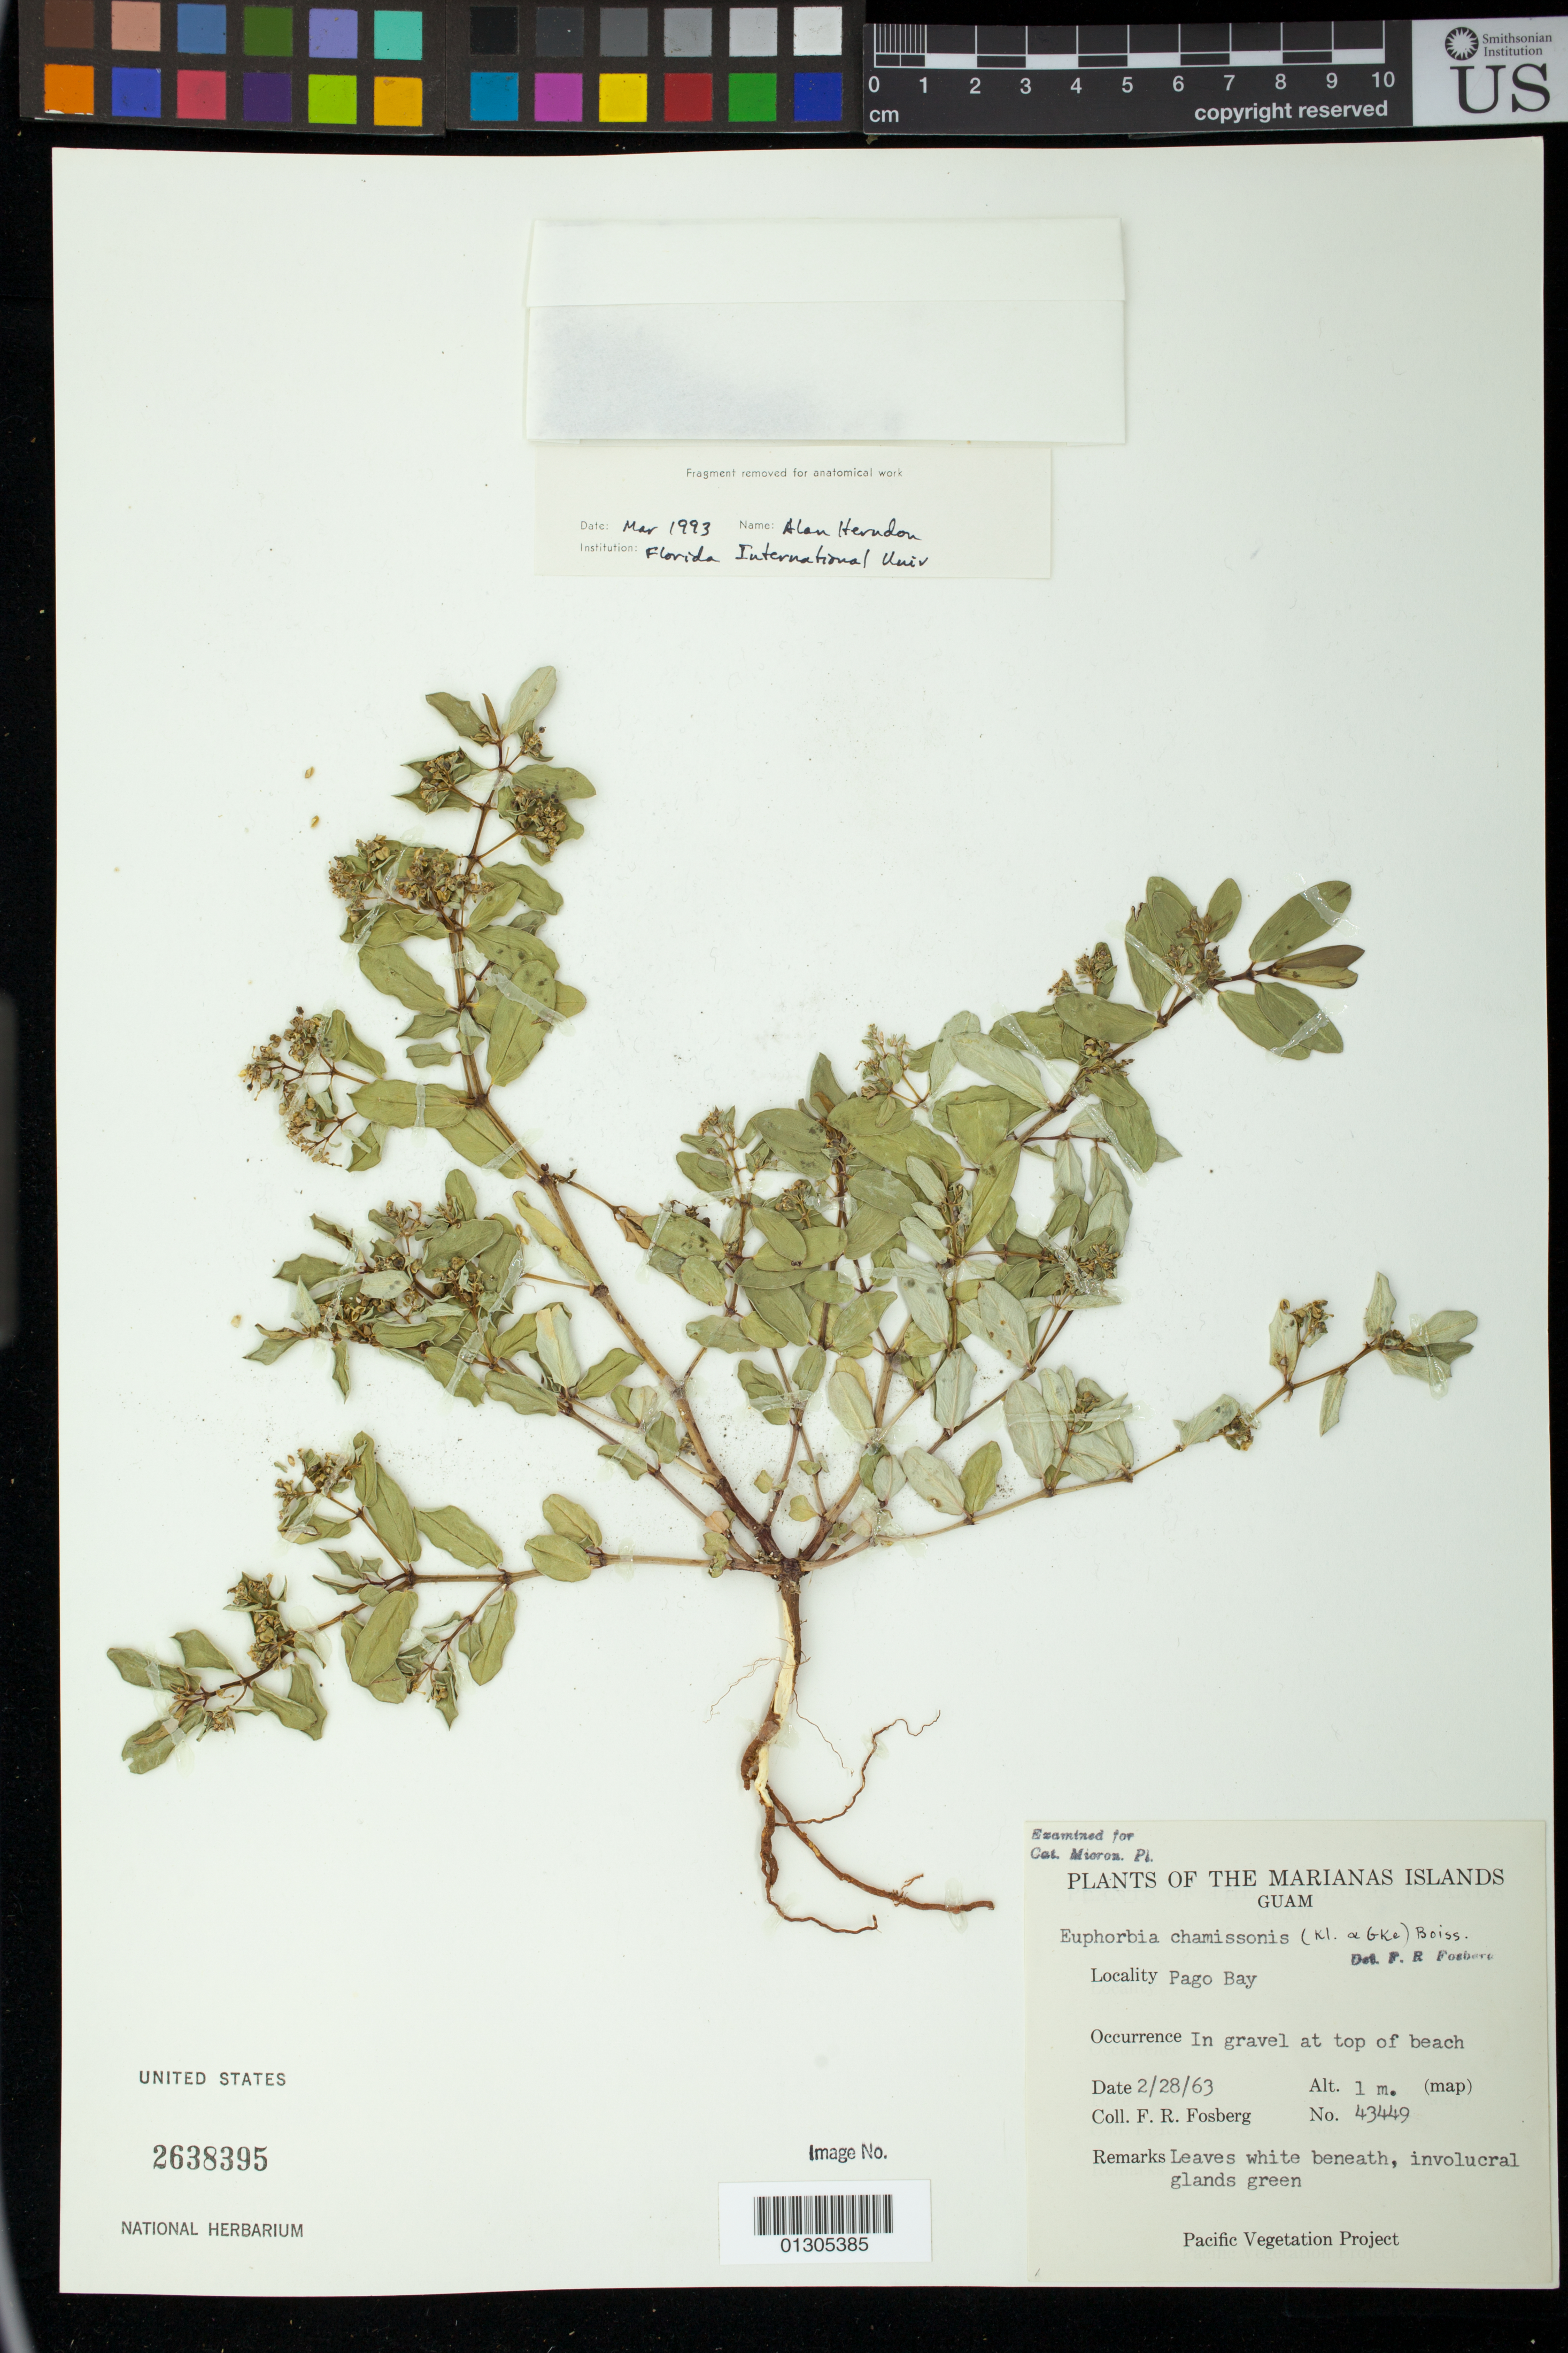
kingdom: Plantae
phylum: Tracheophyta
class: Magnoliopsida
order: Malpighiales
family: Euphorbiaceae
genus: Euphorbia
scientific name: Euphorbia chamissonis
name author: (Klotzsch ex Klotzsch & Garcke) Boiss.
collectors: F. R. Fosberg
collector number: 43449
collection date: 1963-02-28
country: Guam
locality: Pago Bay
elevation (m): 1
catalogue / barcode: US 2638395